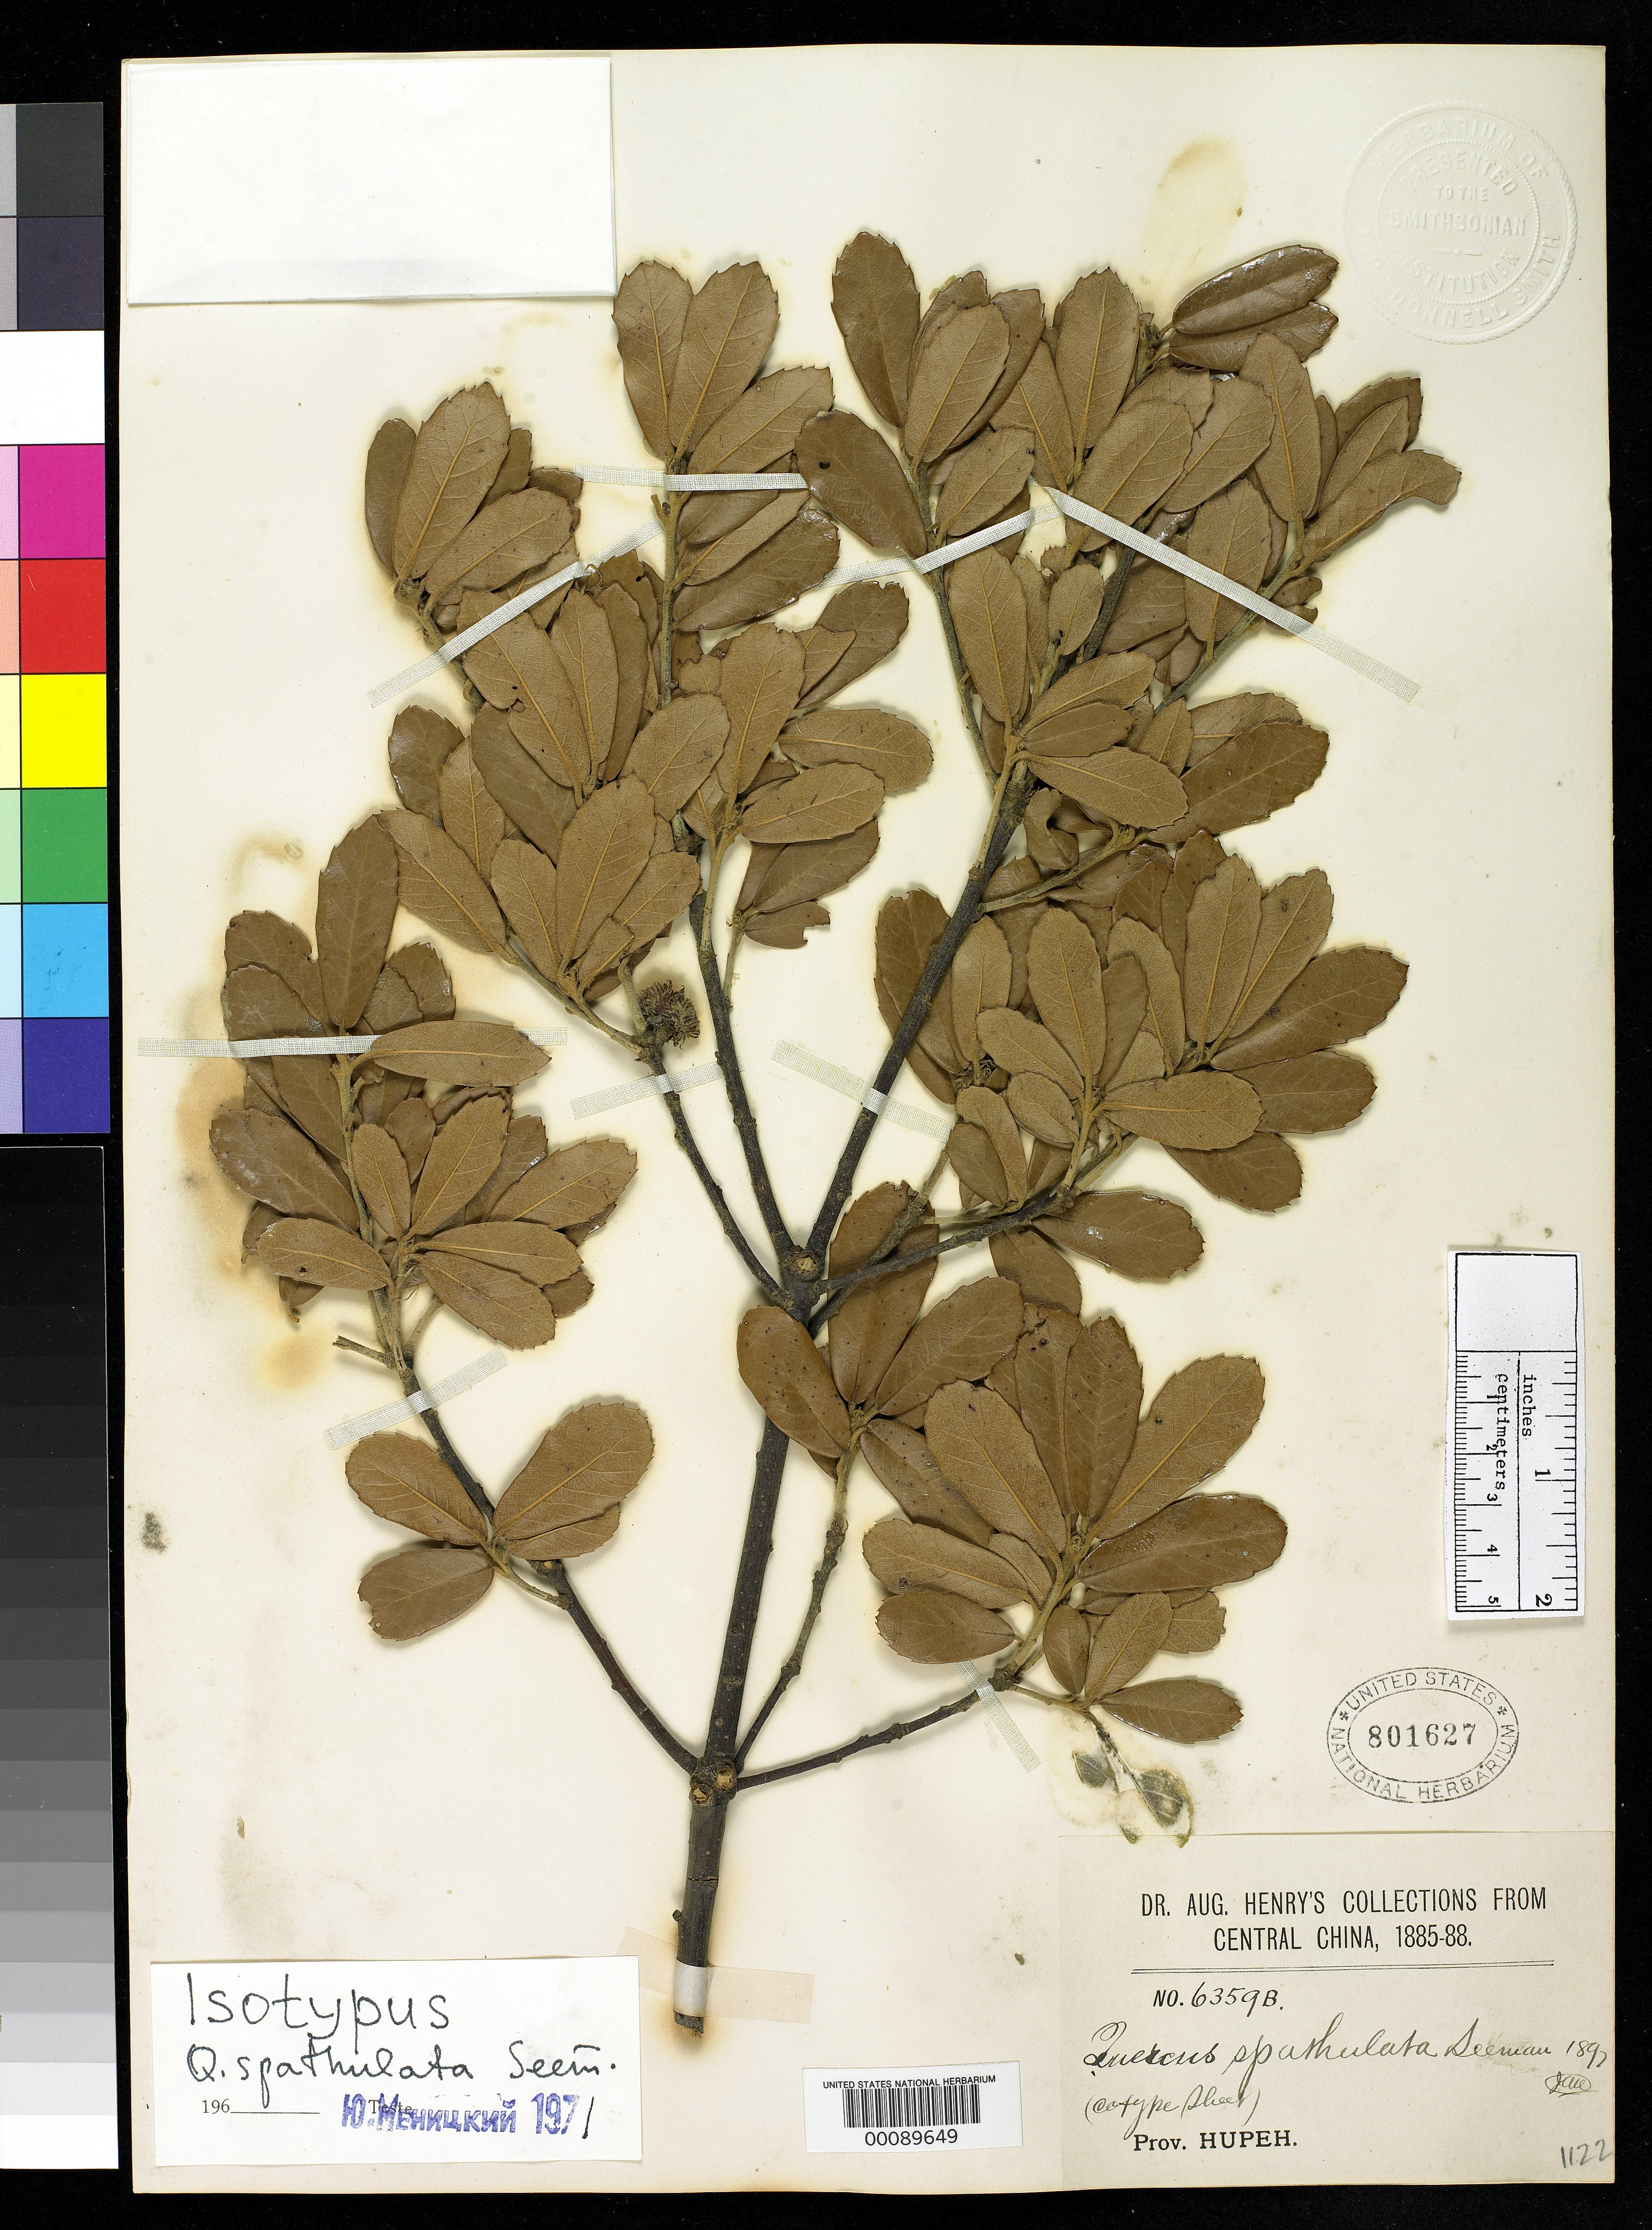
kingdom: Plantae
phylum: Tracheophyta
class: Magnoliopsida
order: Fagales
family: Fagaceae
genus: Quercus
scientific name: Quercus spathulata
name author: Seemen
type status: Isotype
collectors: A. Henry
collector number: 6359 B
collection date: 1885/1888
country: China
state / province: Hubei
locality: Central China. Prov. Hupeh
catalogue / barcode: US 801627